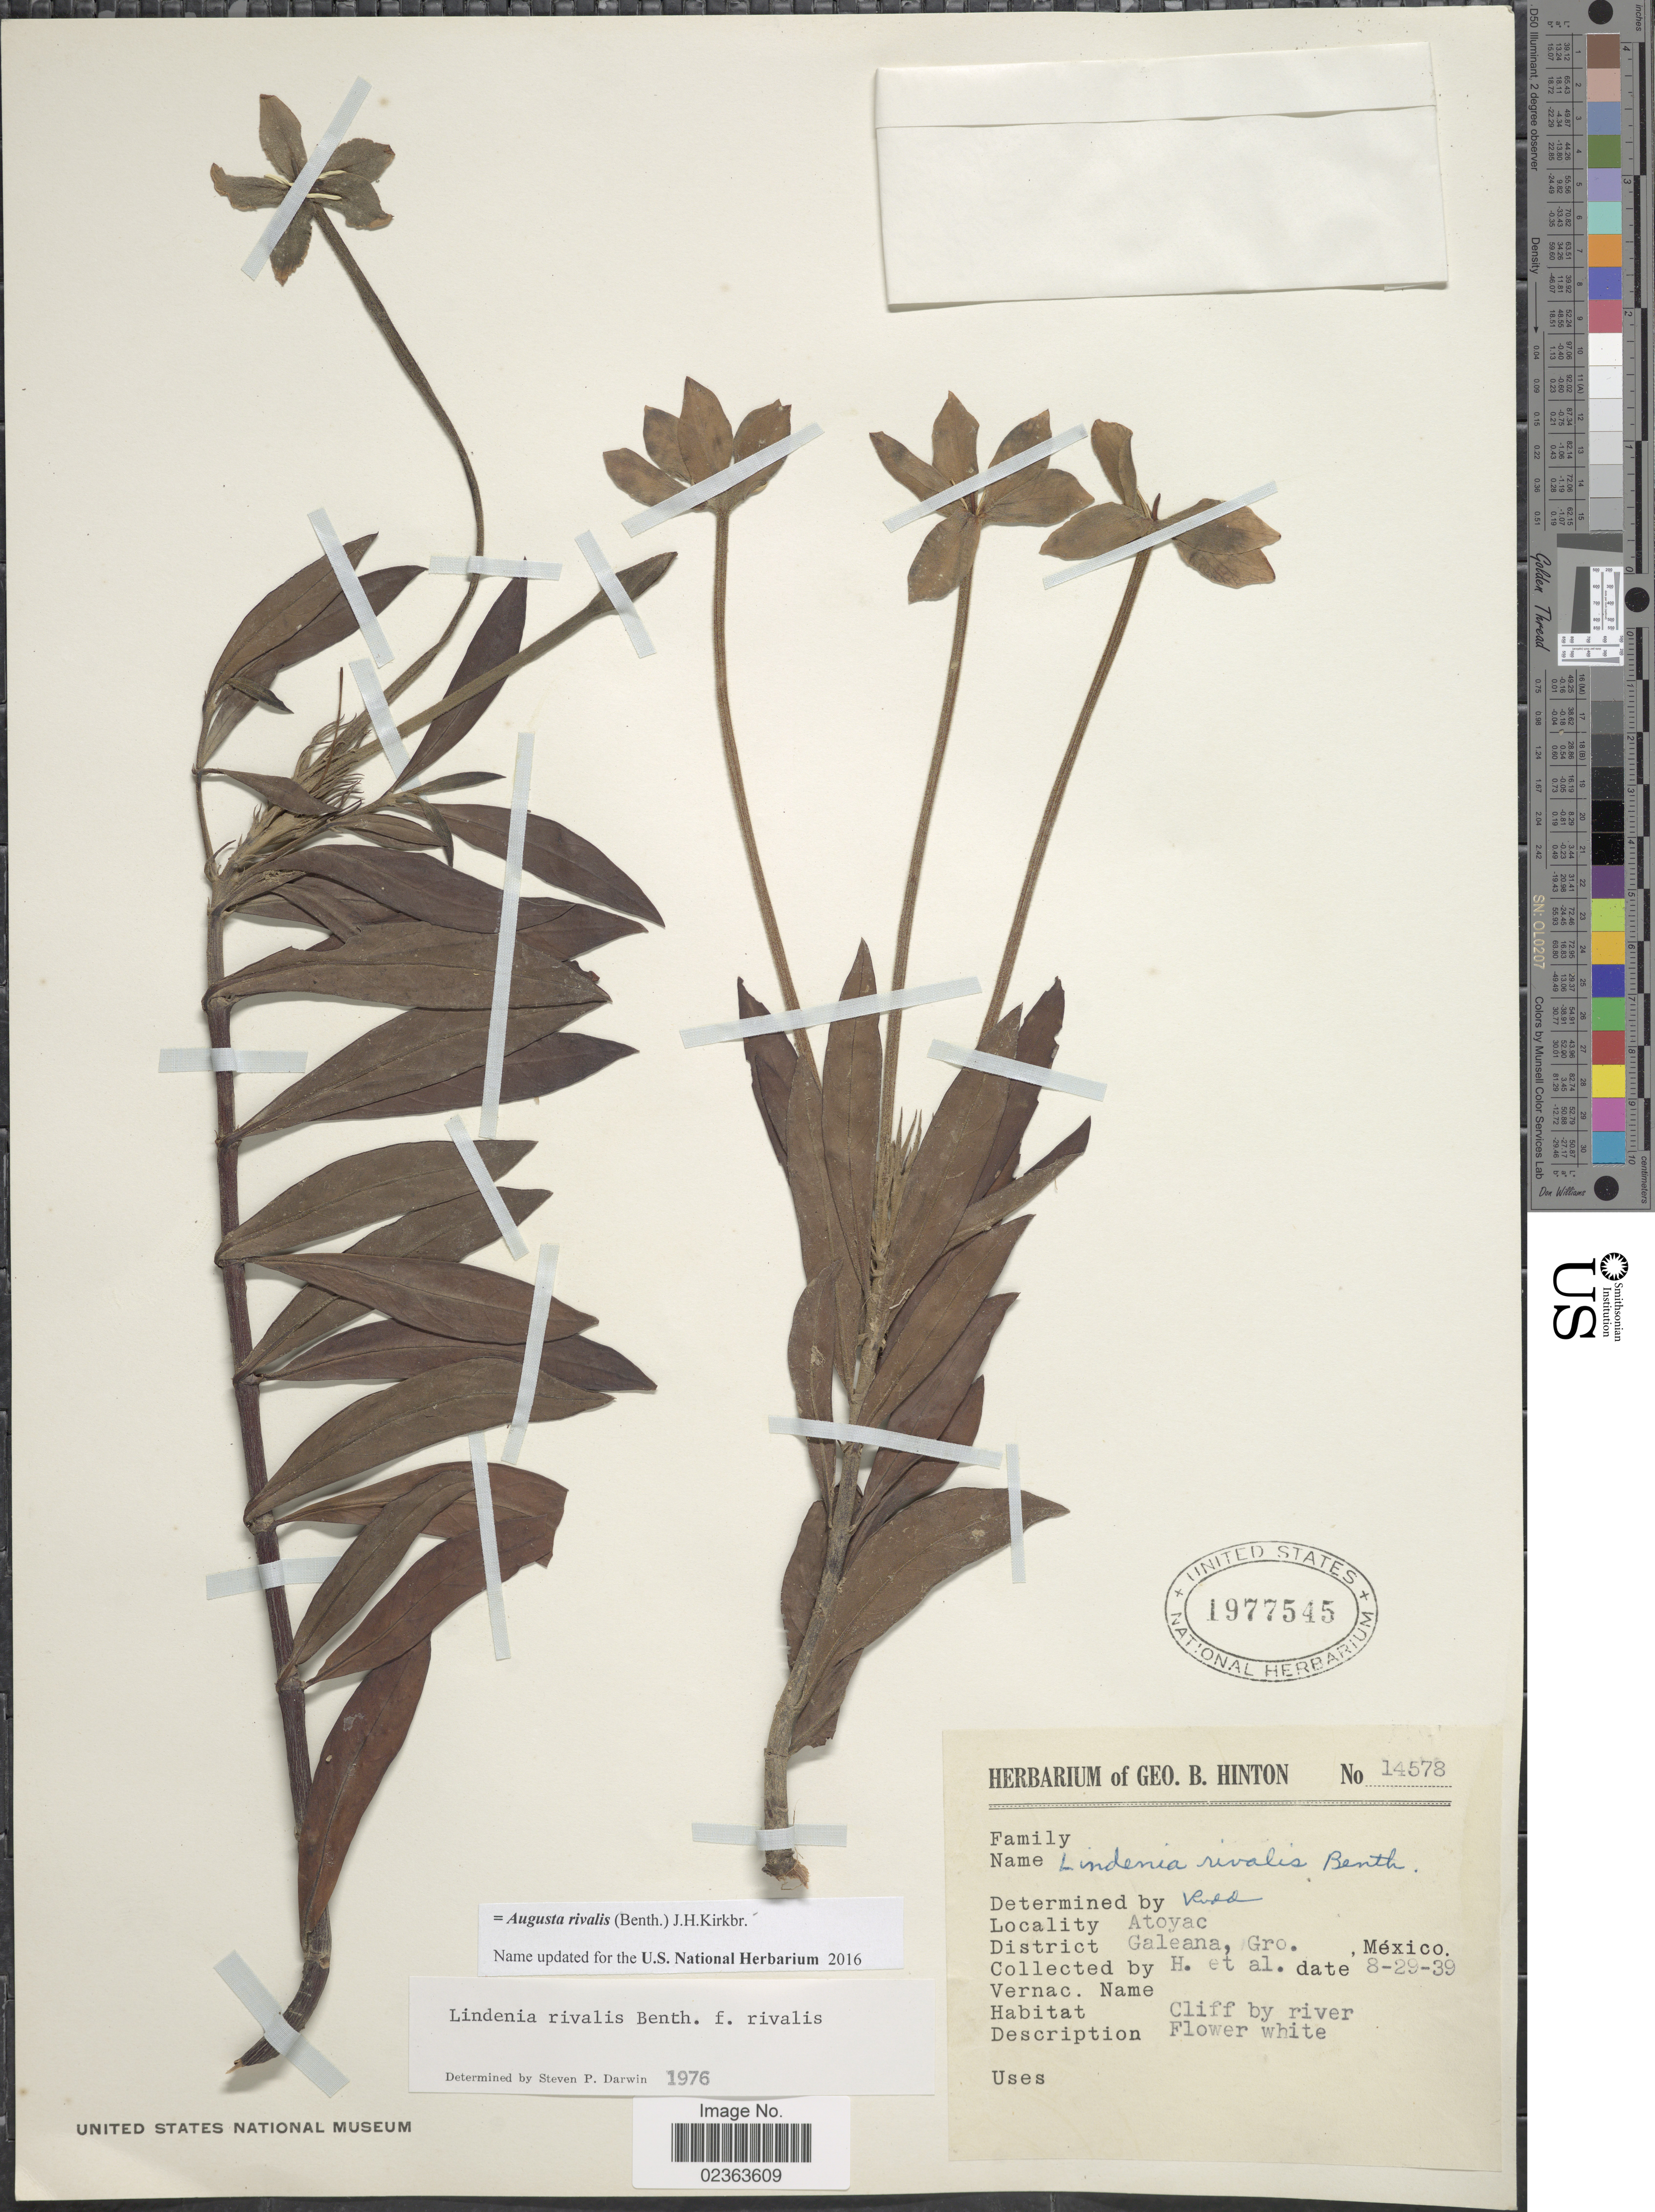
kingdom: Plantae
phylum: Tracheophyta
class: Magnoliopsida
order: Gentianales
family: Rubiaceae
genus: Augusta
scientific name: Augusta rivalis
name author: (Benth.) J.H. Kirkbr.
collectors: G. B. Hinton & et al.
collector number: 14578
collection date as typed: Transcribed d/m/y: 29/8/39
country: Mexico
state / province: Guerrero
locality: Atoyac, District Galeana, Cliff by river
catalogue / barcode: US 1977545